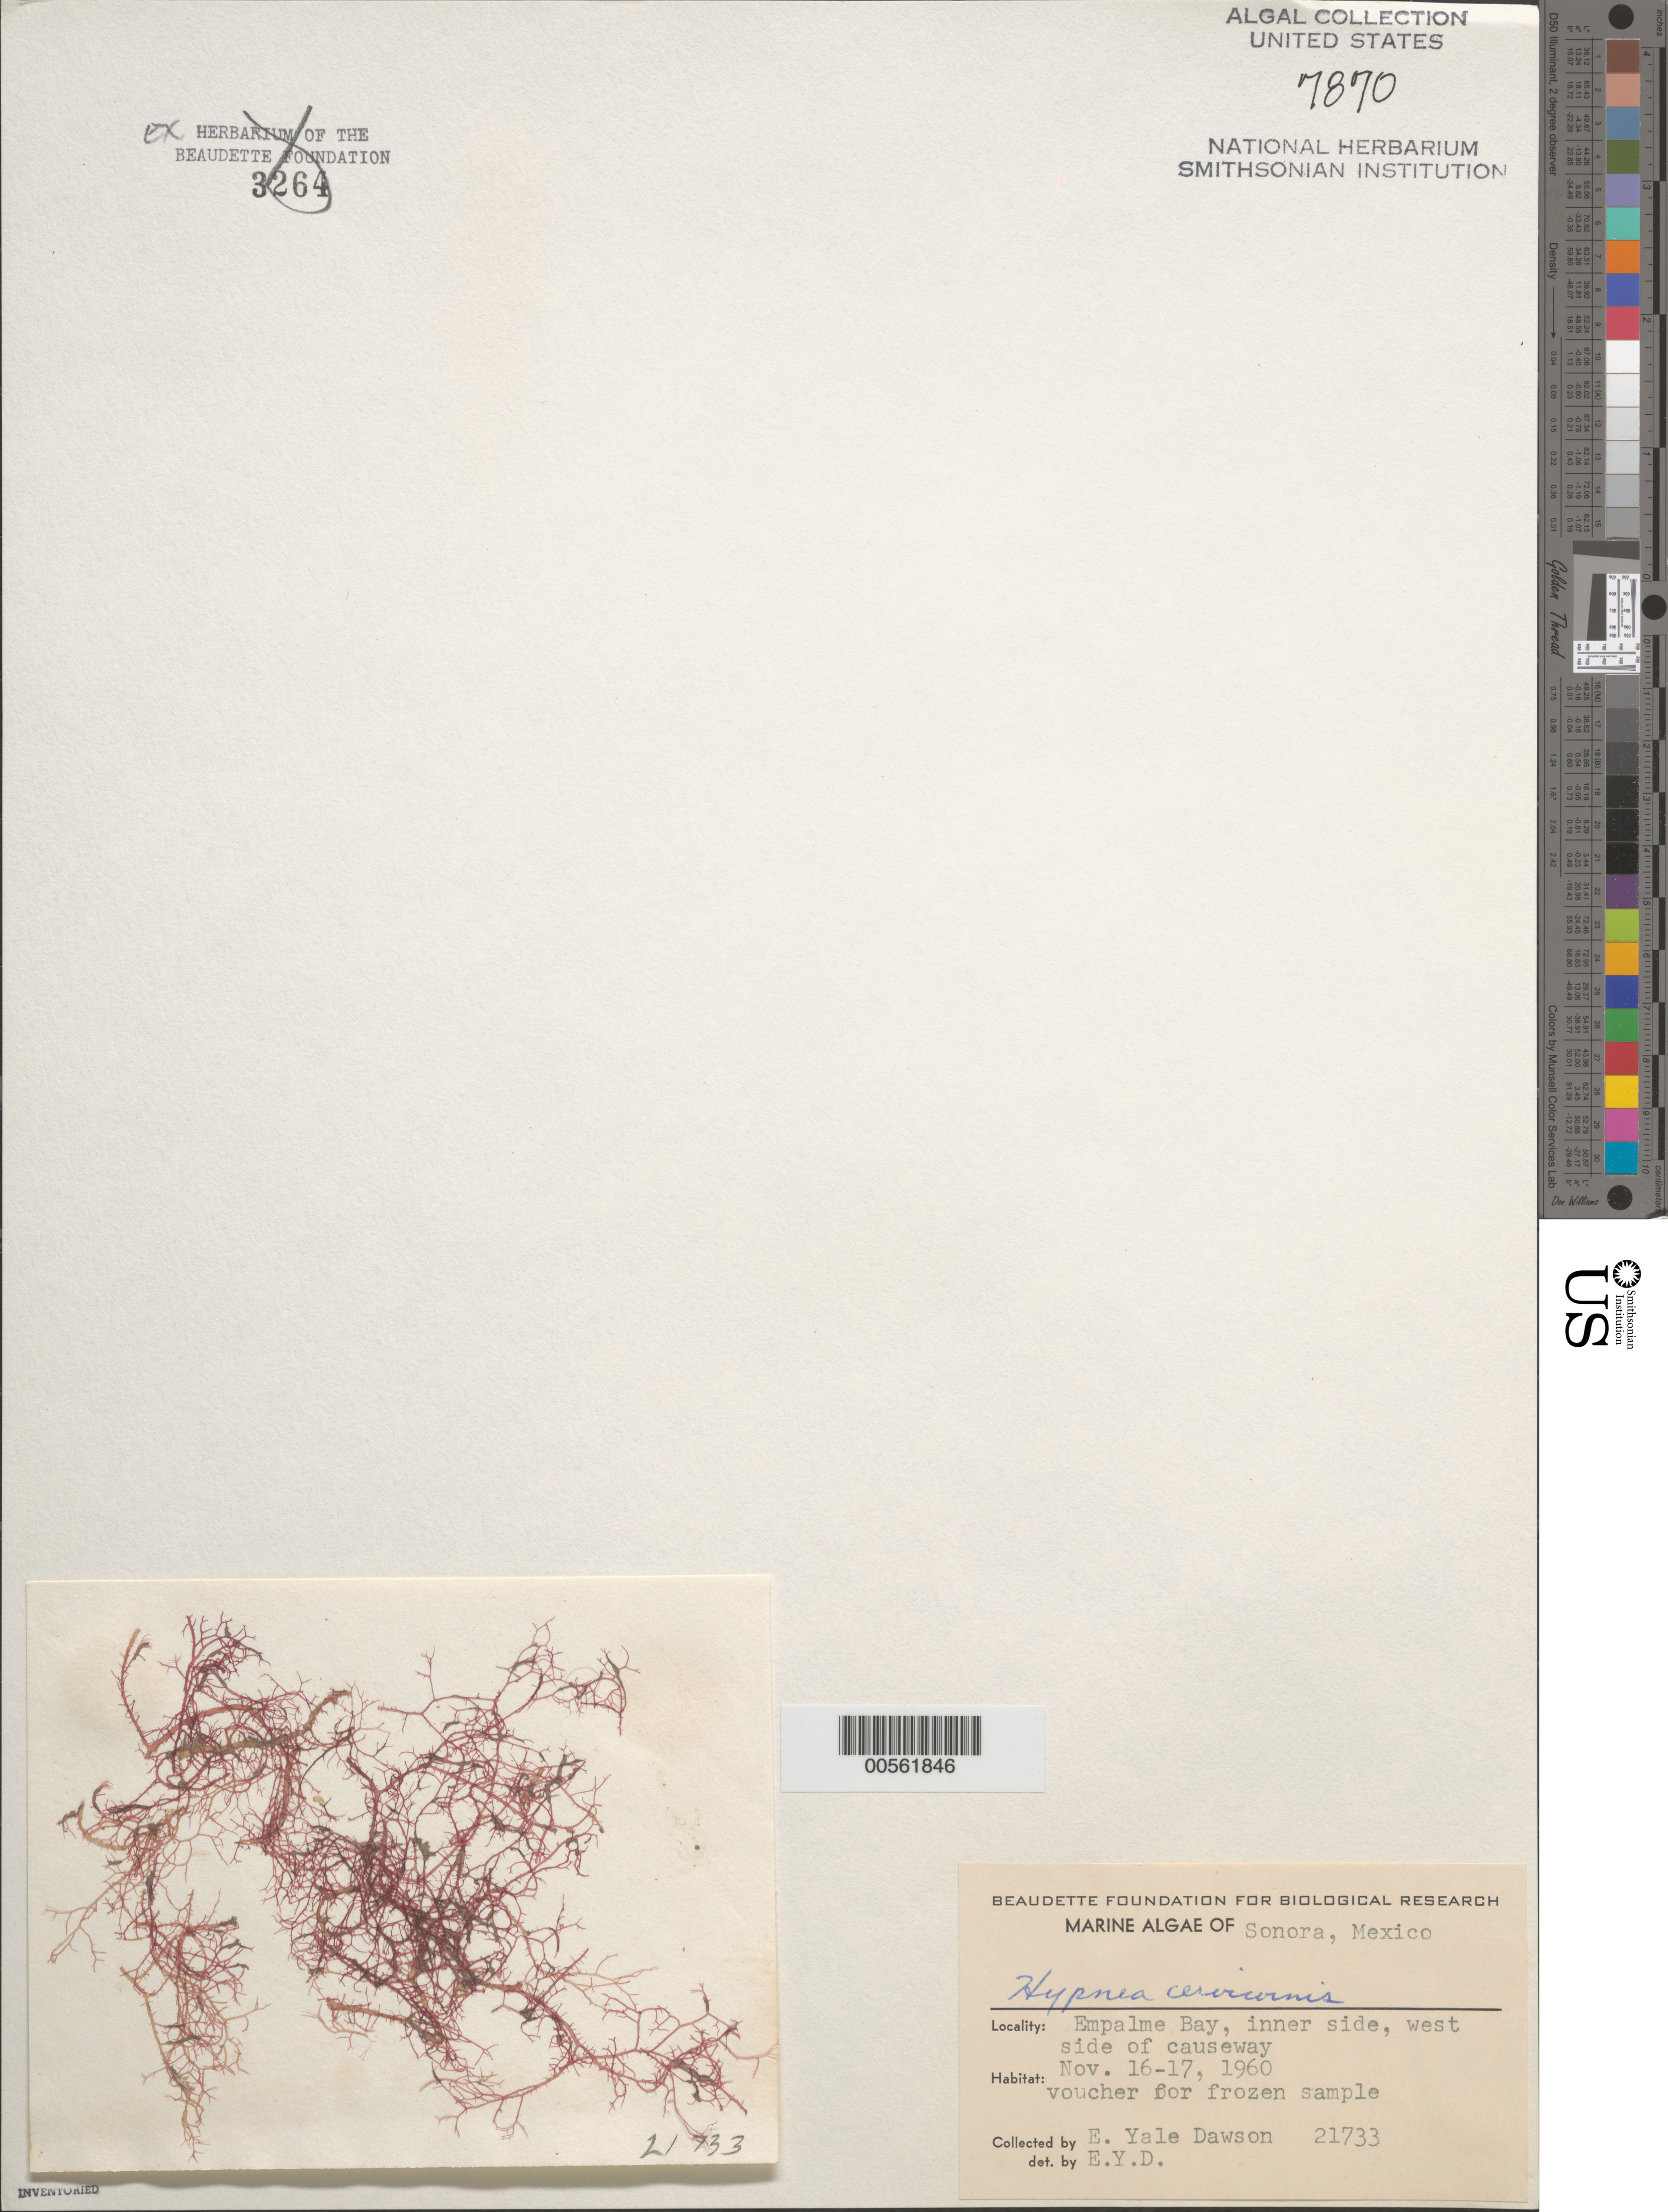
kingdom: Plantae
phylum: Rhodophyta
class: Florideophyceae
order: Gigartinales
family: Cystocloniaceae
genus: Hypnea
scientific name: Hypnea cervicornis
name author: J. Agardh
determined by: Dawson, E. Y.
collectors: E. Y. Dawson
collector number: EYD 21733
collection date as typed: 16 Nov 1960 TO 17 Nov 1960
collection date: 1960-11-16/1960-11-17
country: Mexico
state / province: Sonora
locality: Bahia Empalme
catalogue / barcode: US 7870